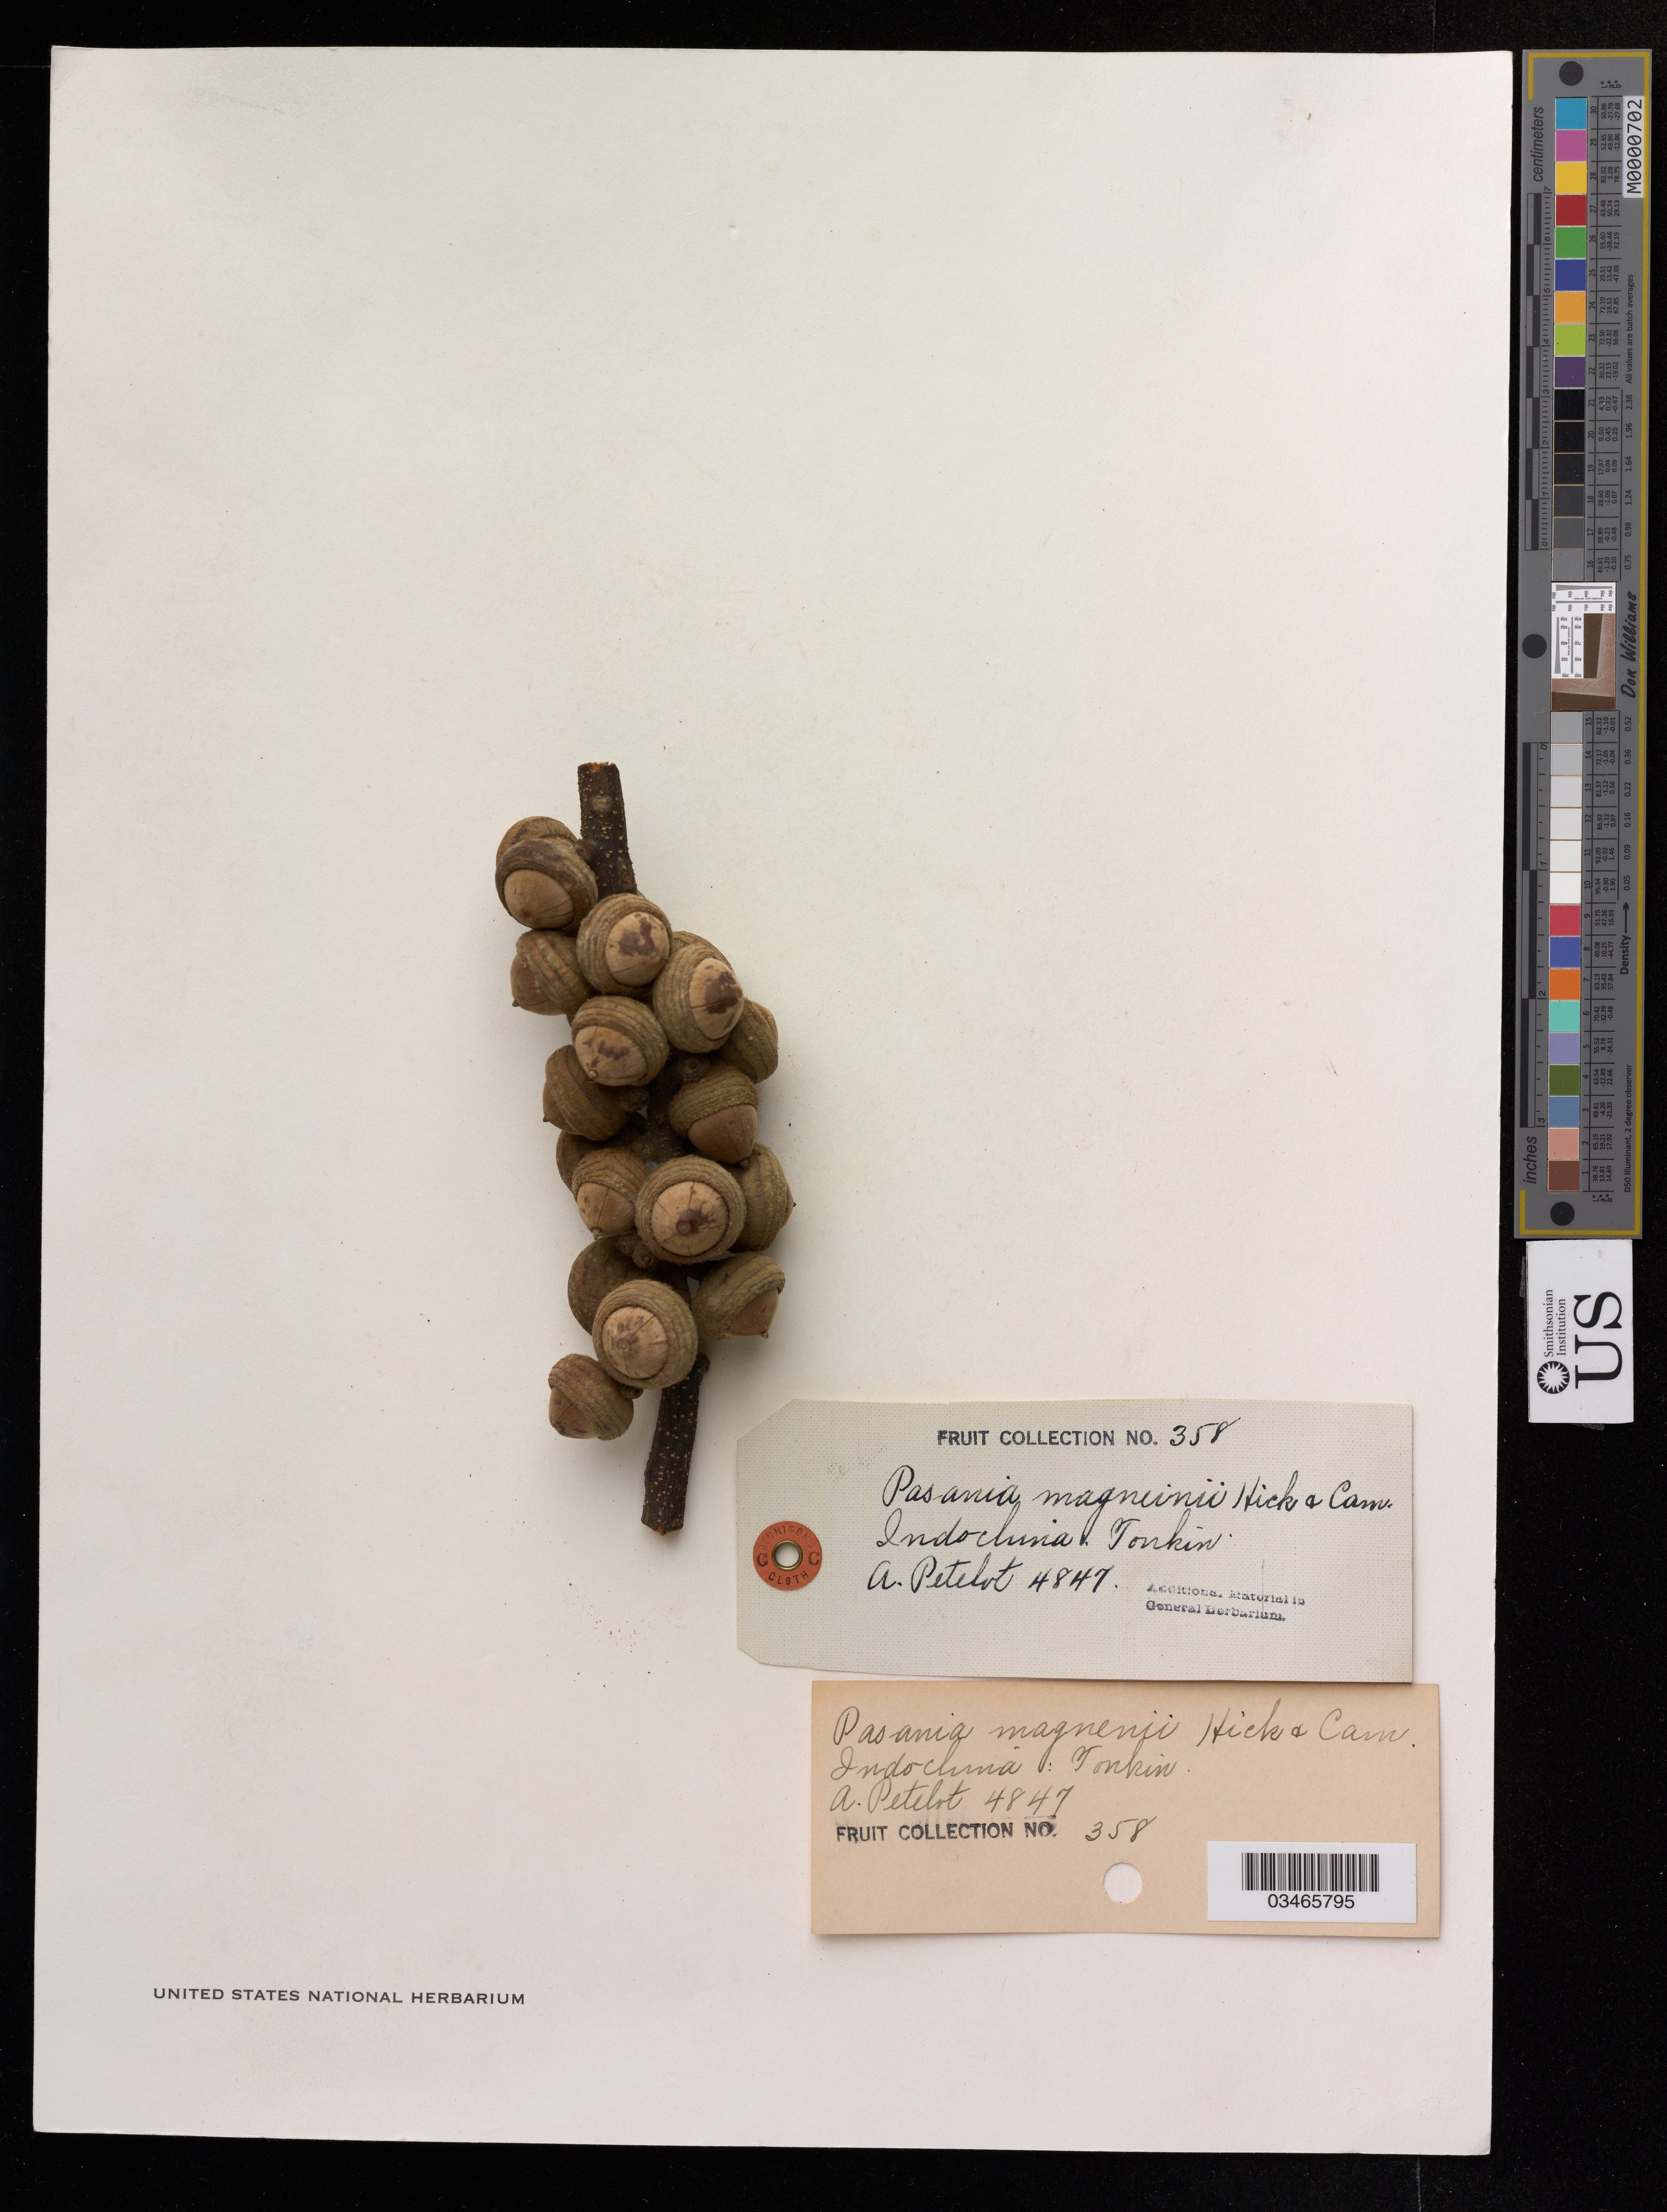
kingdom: Plantae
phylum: Tracheophyta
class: Magnoliopsida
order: Fagales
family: Fagaceae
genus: Lithocarpus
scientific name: Lithocarpus magneinii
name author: (Hickel & A. Camus) A. Camus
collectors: P. A. Pételot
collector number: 4847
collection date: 1930-08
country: Vietnam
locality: French Indochina. Chapa.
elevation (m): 1500